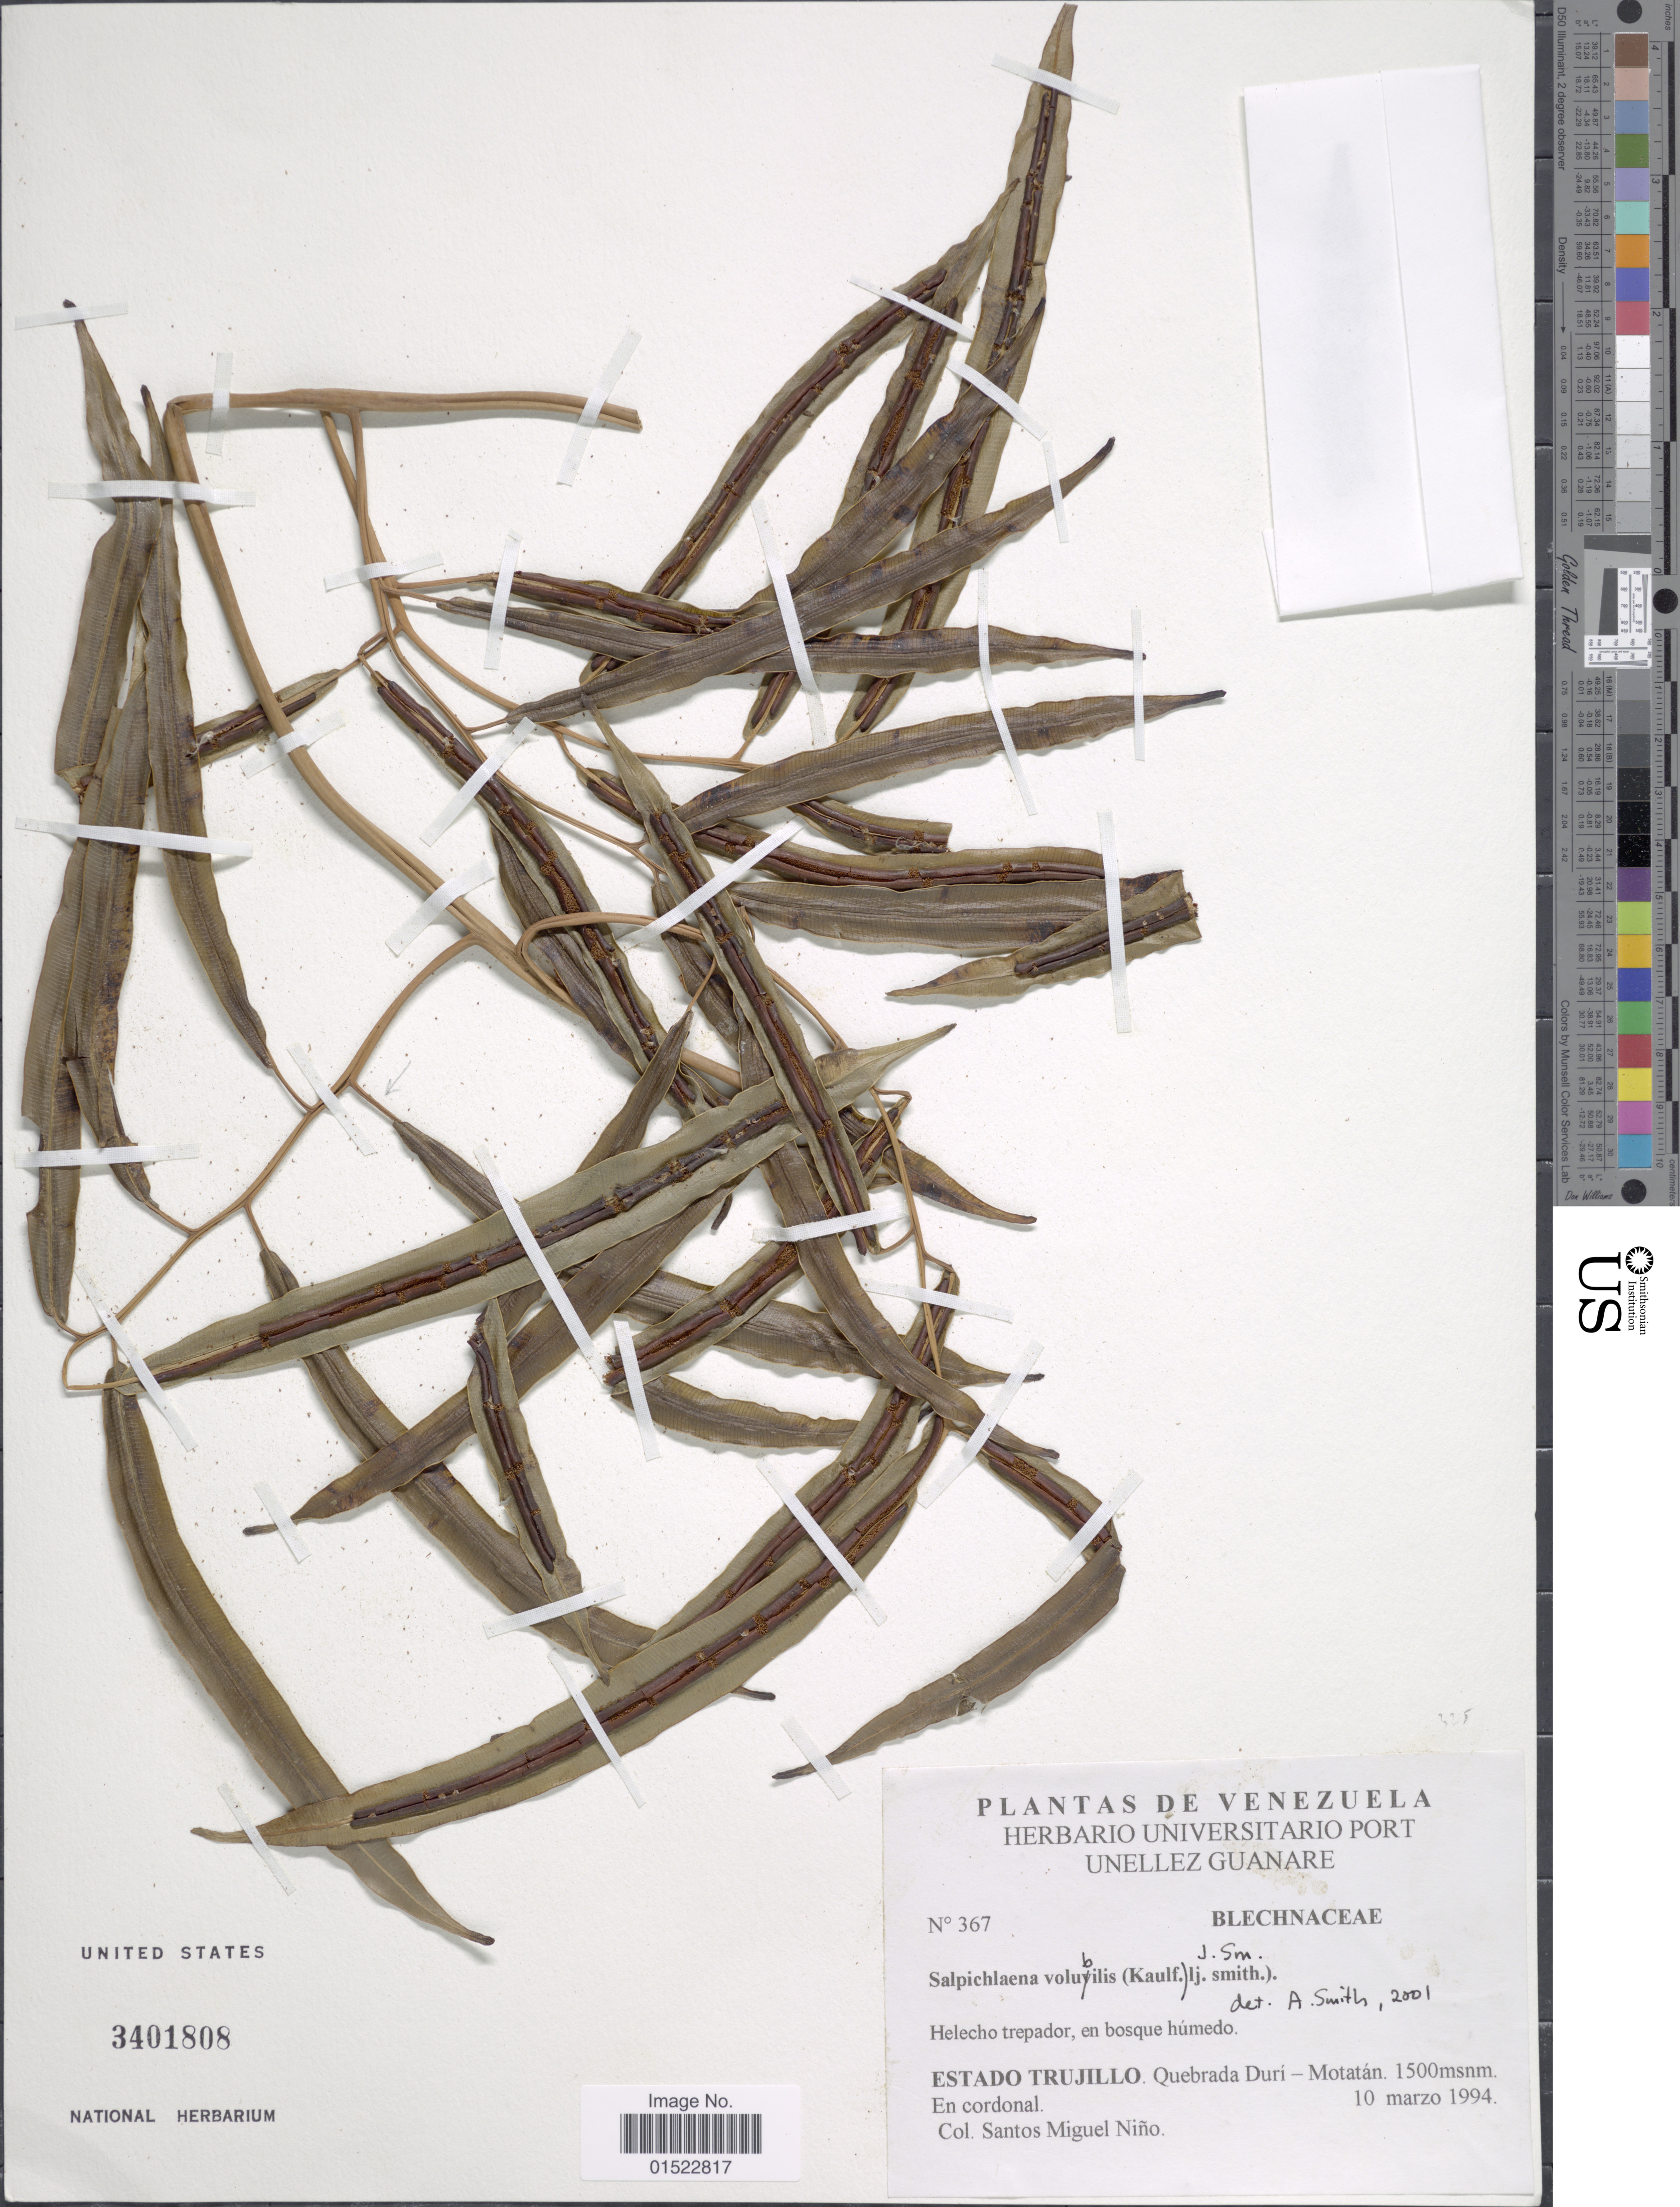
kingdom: Plantae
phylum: Tracheophyta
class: Polypodiopsida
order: Polypodiales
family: Blechnaceae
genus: Salpichlaena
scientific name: Salpichlaena volubilis subsp. thalassica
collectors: S. M. Niño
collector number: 367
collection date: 1994-03-10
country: Venezuela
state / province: Trujillo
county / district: Motatan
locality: en cordonal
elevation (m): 1500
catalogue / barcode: US 3401808